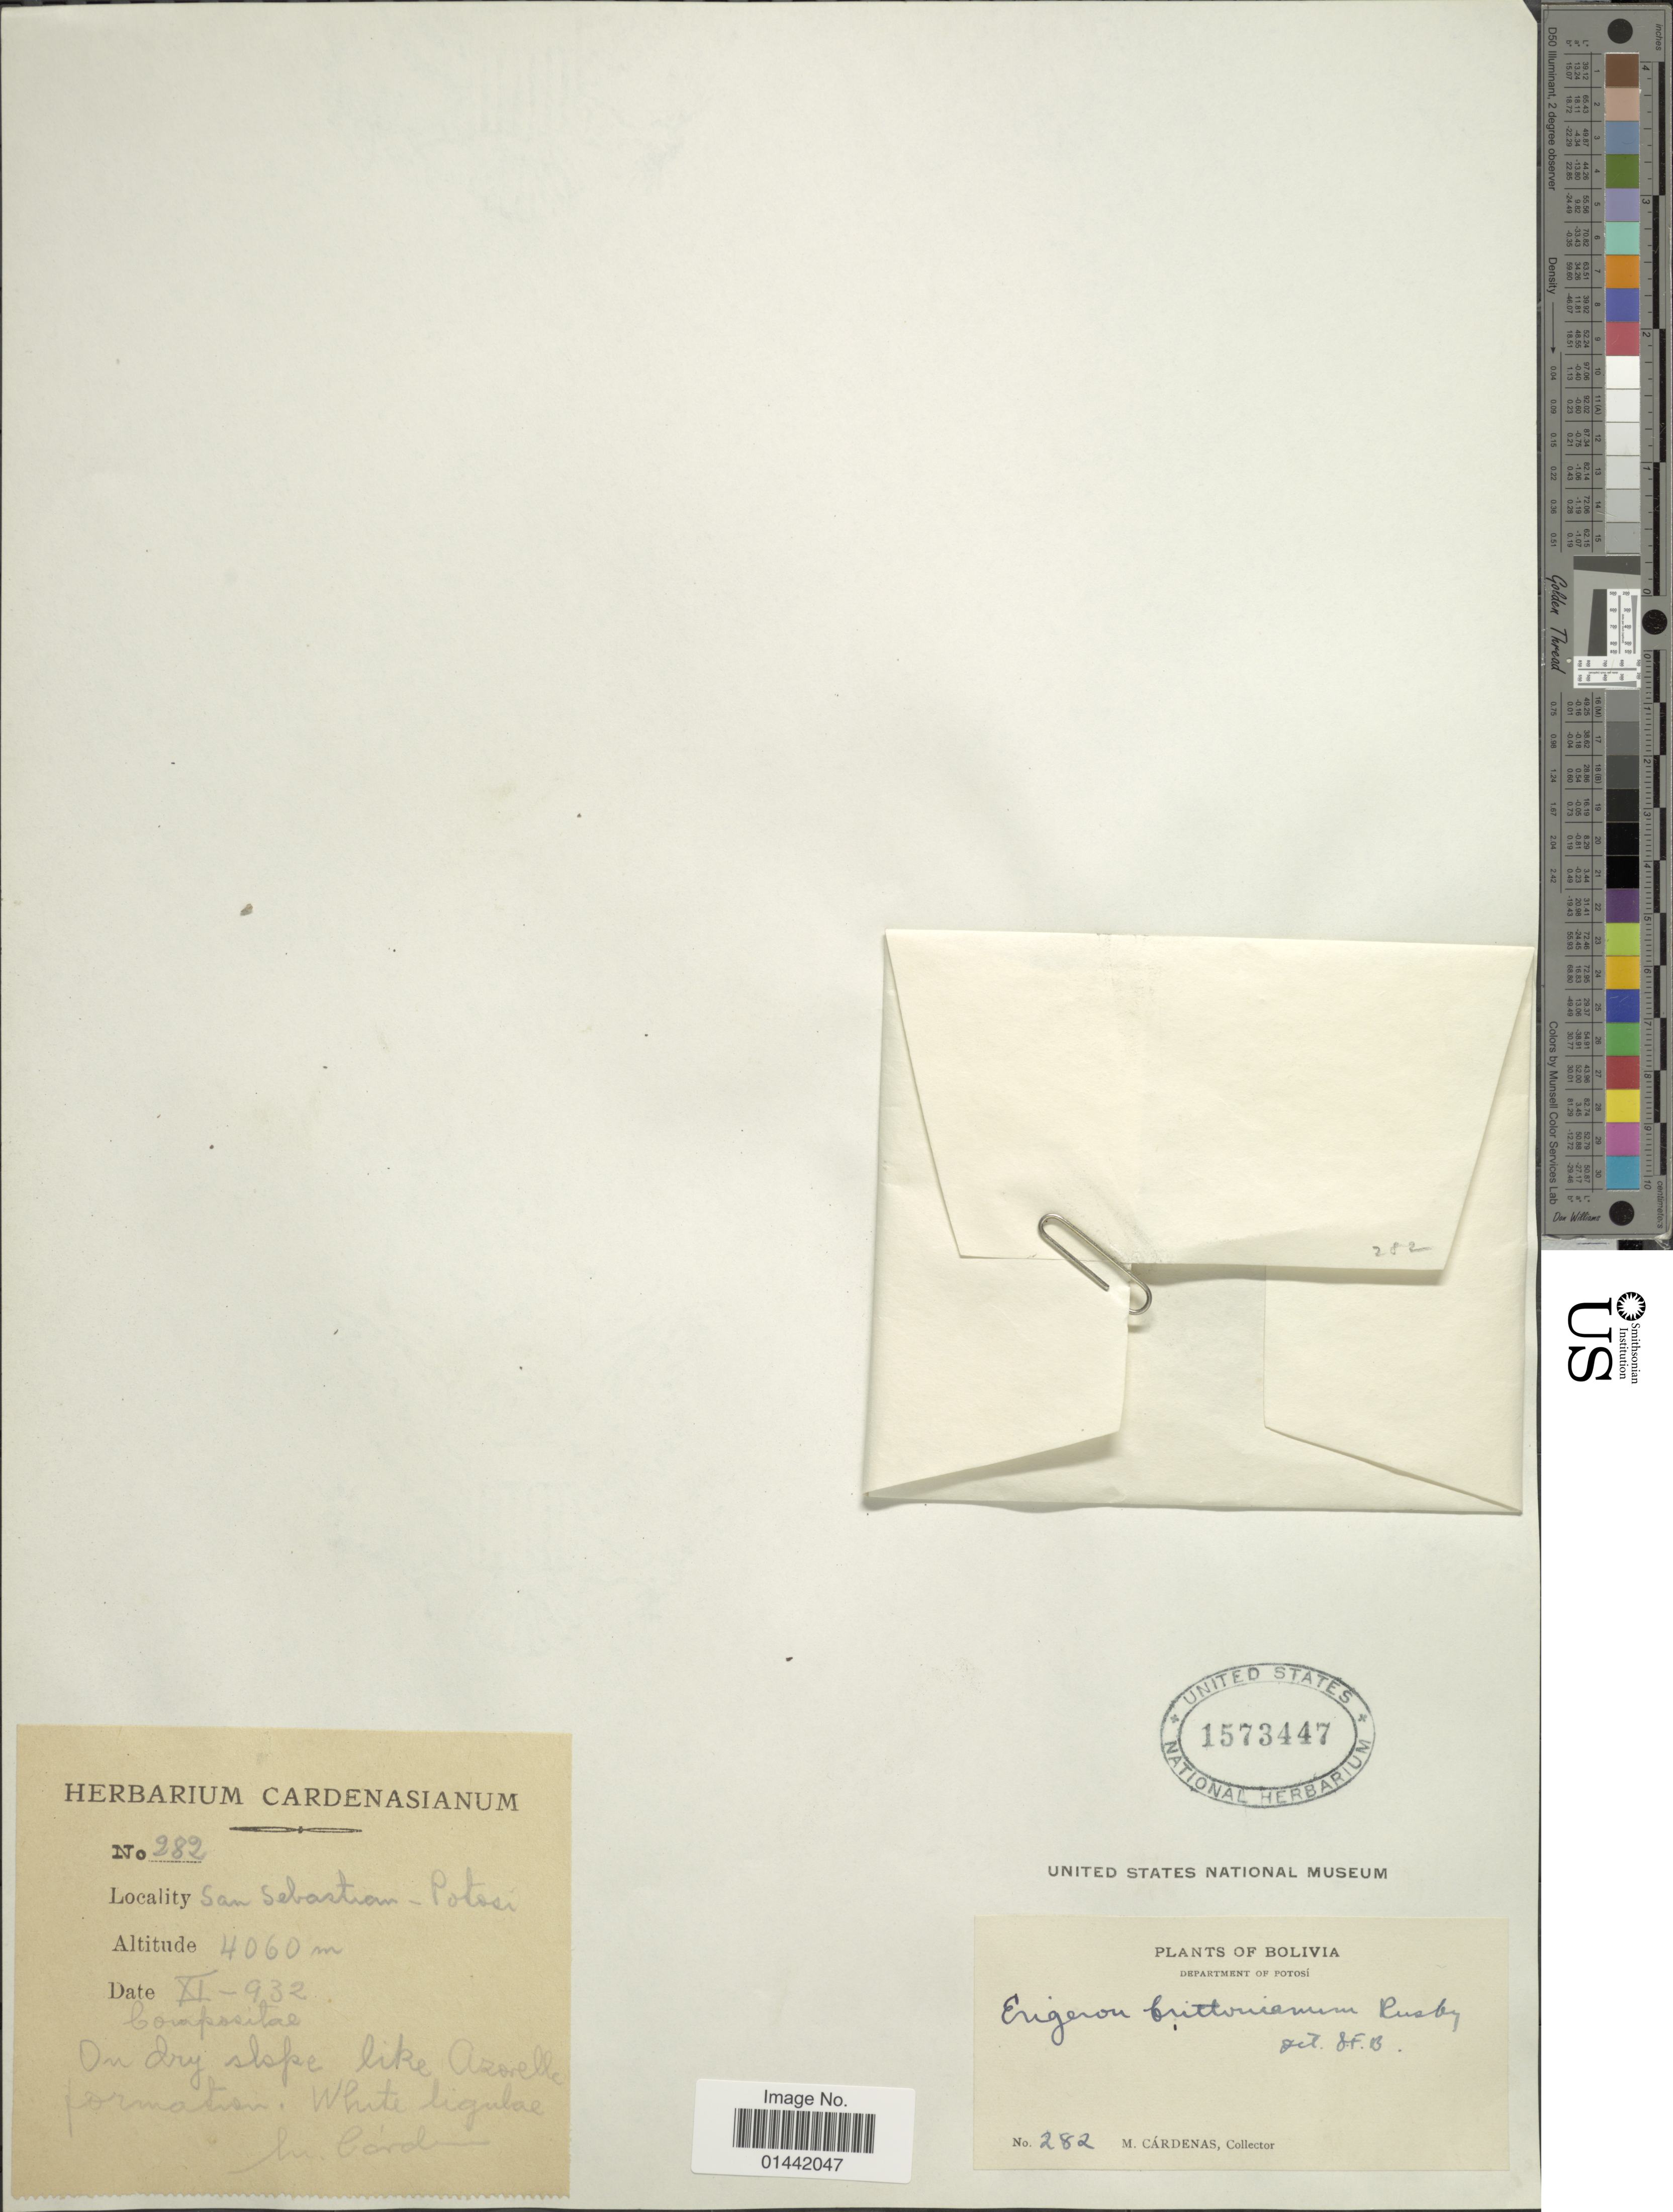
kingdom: Plantae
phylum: Tracheophyta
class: Magnoliopsida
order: Asterales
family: Asteraceae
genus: Erigeron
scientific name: Erigeron brittonianum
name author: Rusby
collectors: M. Cárdenas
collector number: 282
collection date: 1932-11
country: Bolivia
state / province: Potosi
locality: San Sebastian, Compositae, on dry slope lie Azoelle formation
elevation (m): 4060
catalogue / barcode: US 1573447